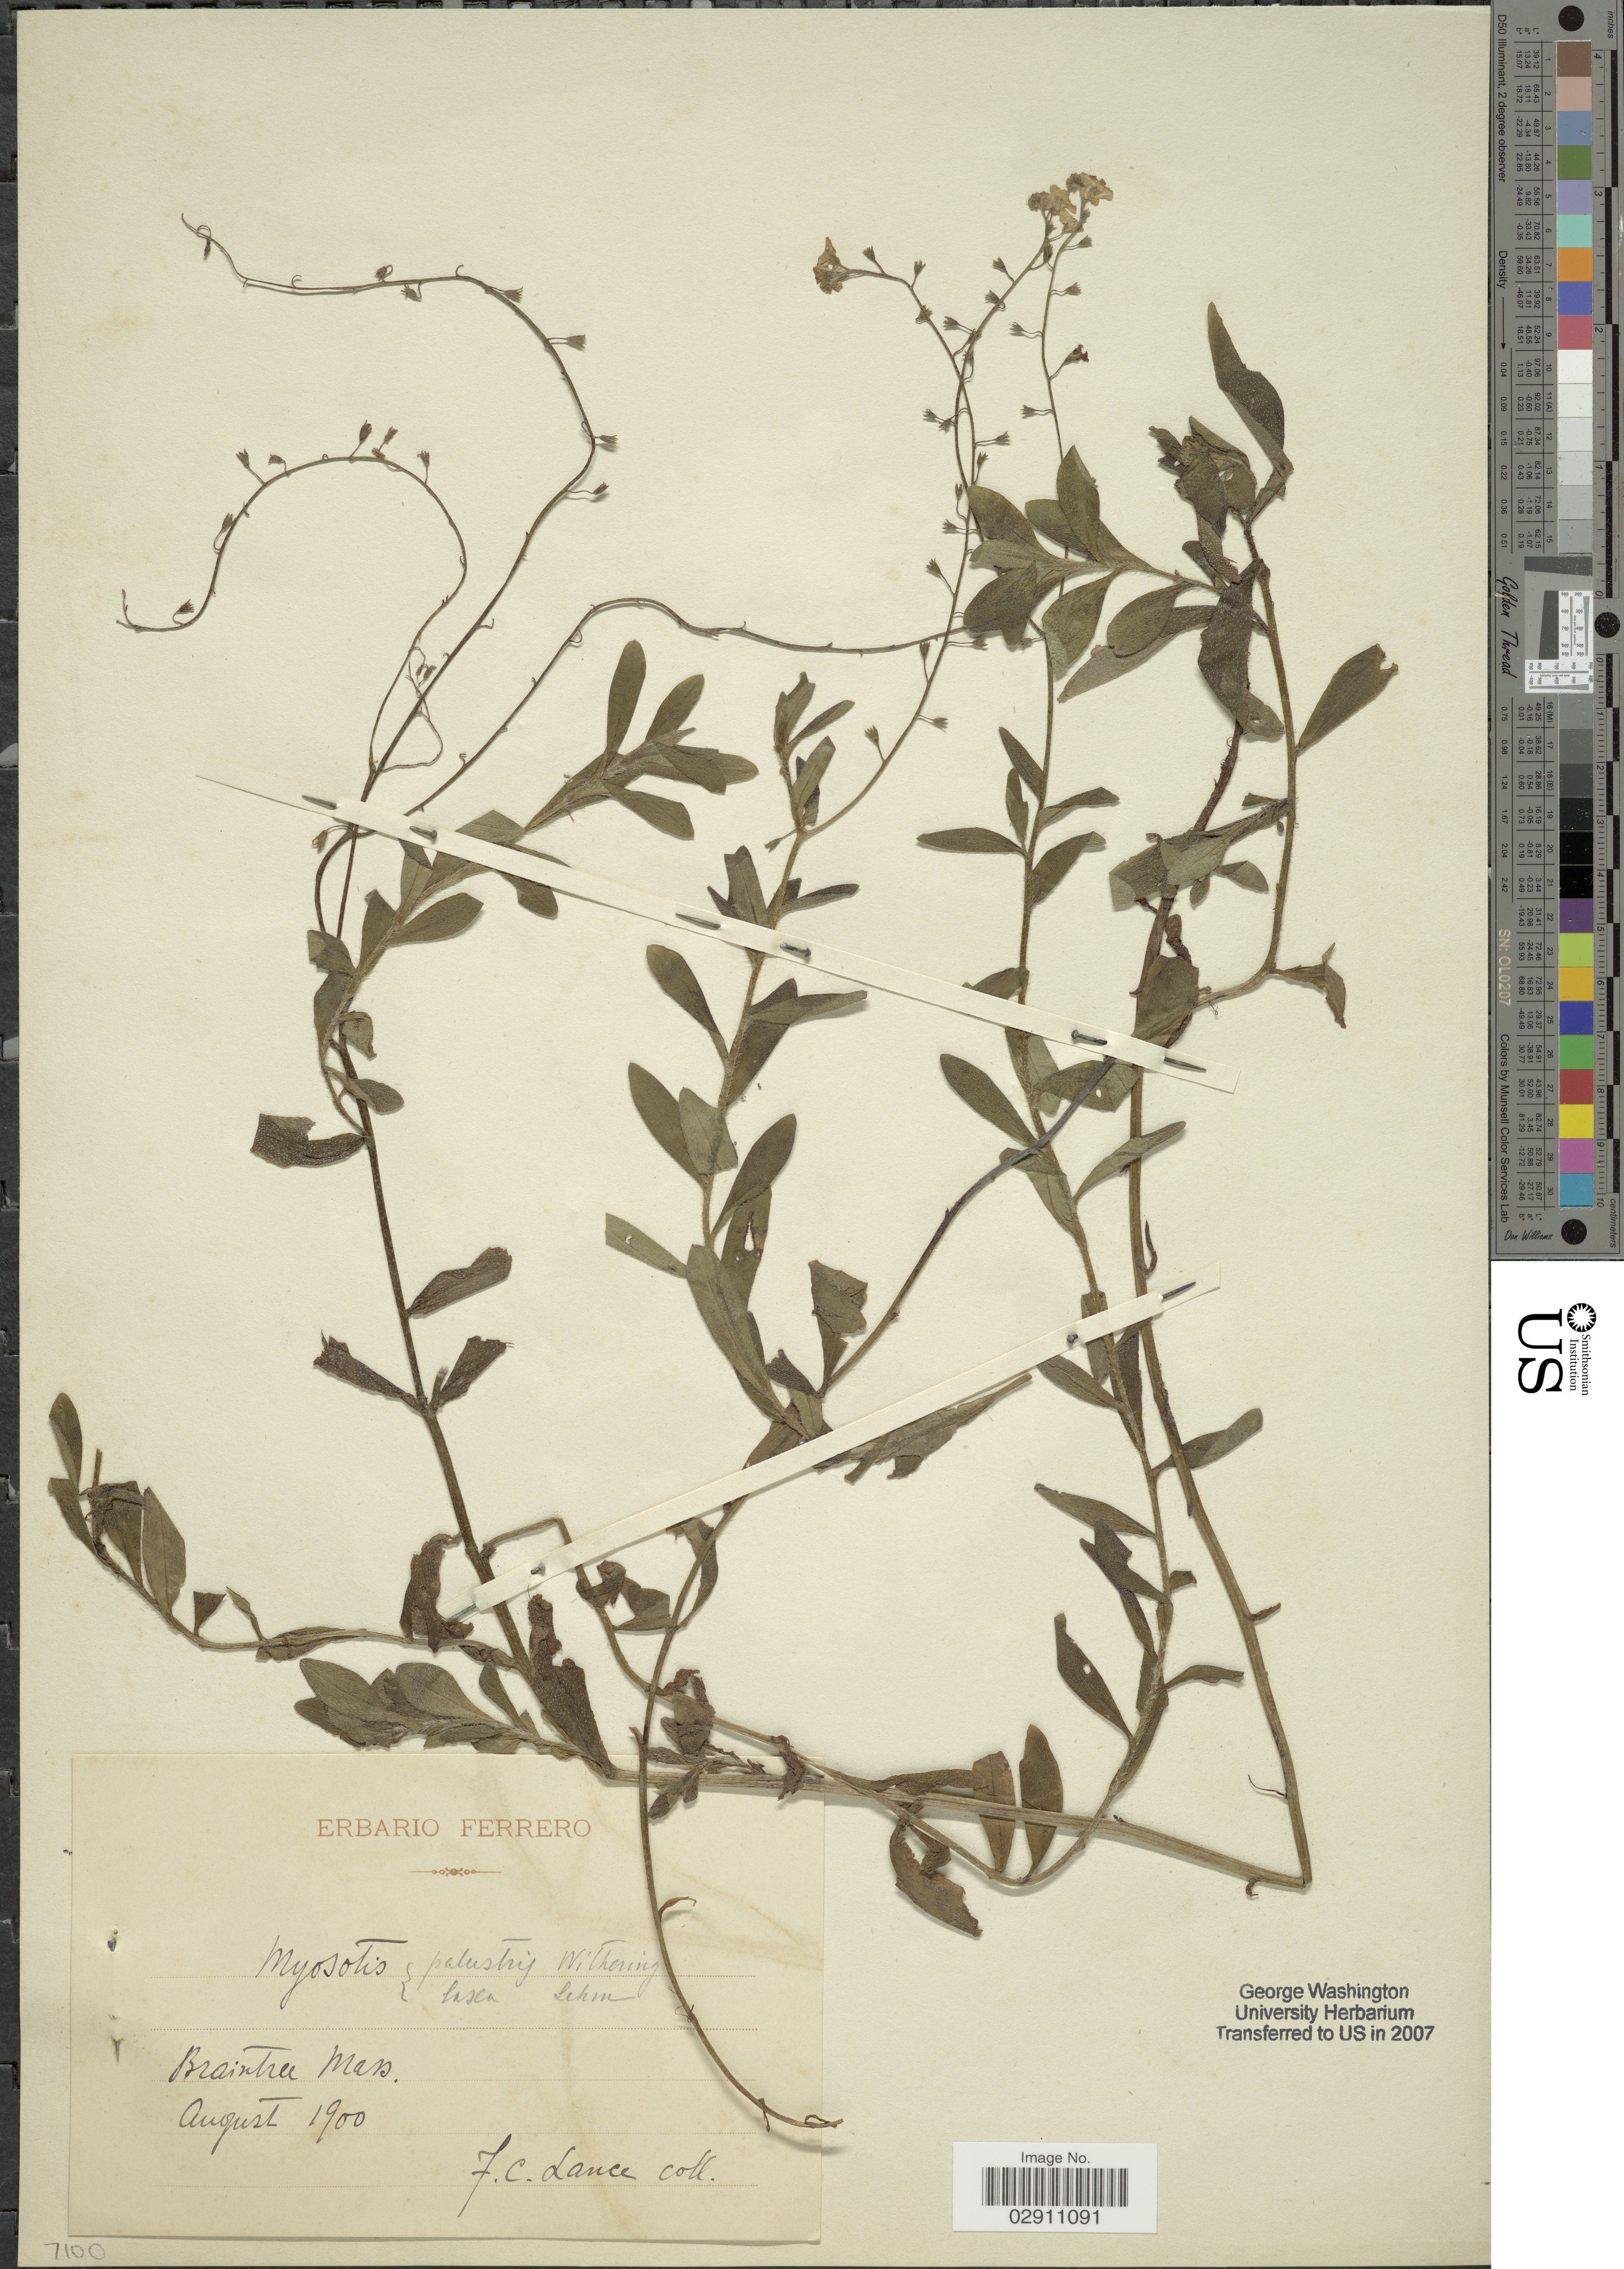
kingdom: Plantae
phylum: Tracheophyta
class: Magnoliopsida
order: Boraginales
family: Boraginaceae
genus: Myosotis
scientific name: Myosotis palustris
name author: L.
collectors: F. Lance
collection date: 1900-08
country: United States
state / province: Massachusetts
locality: Braintree.